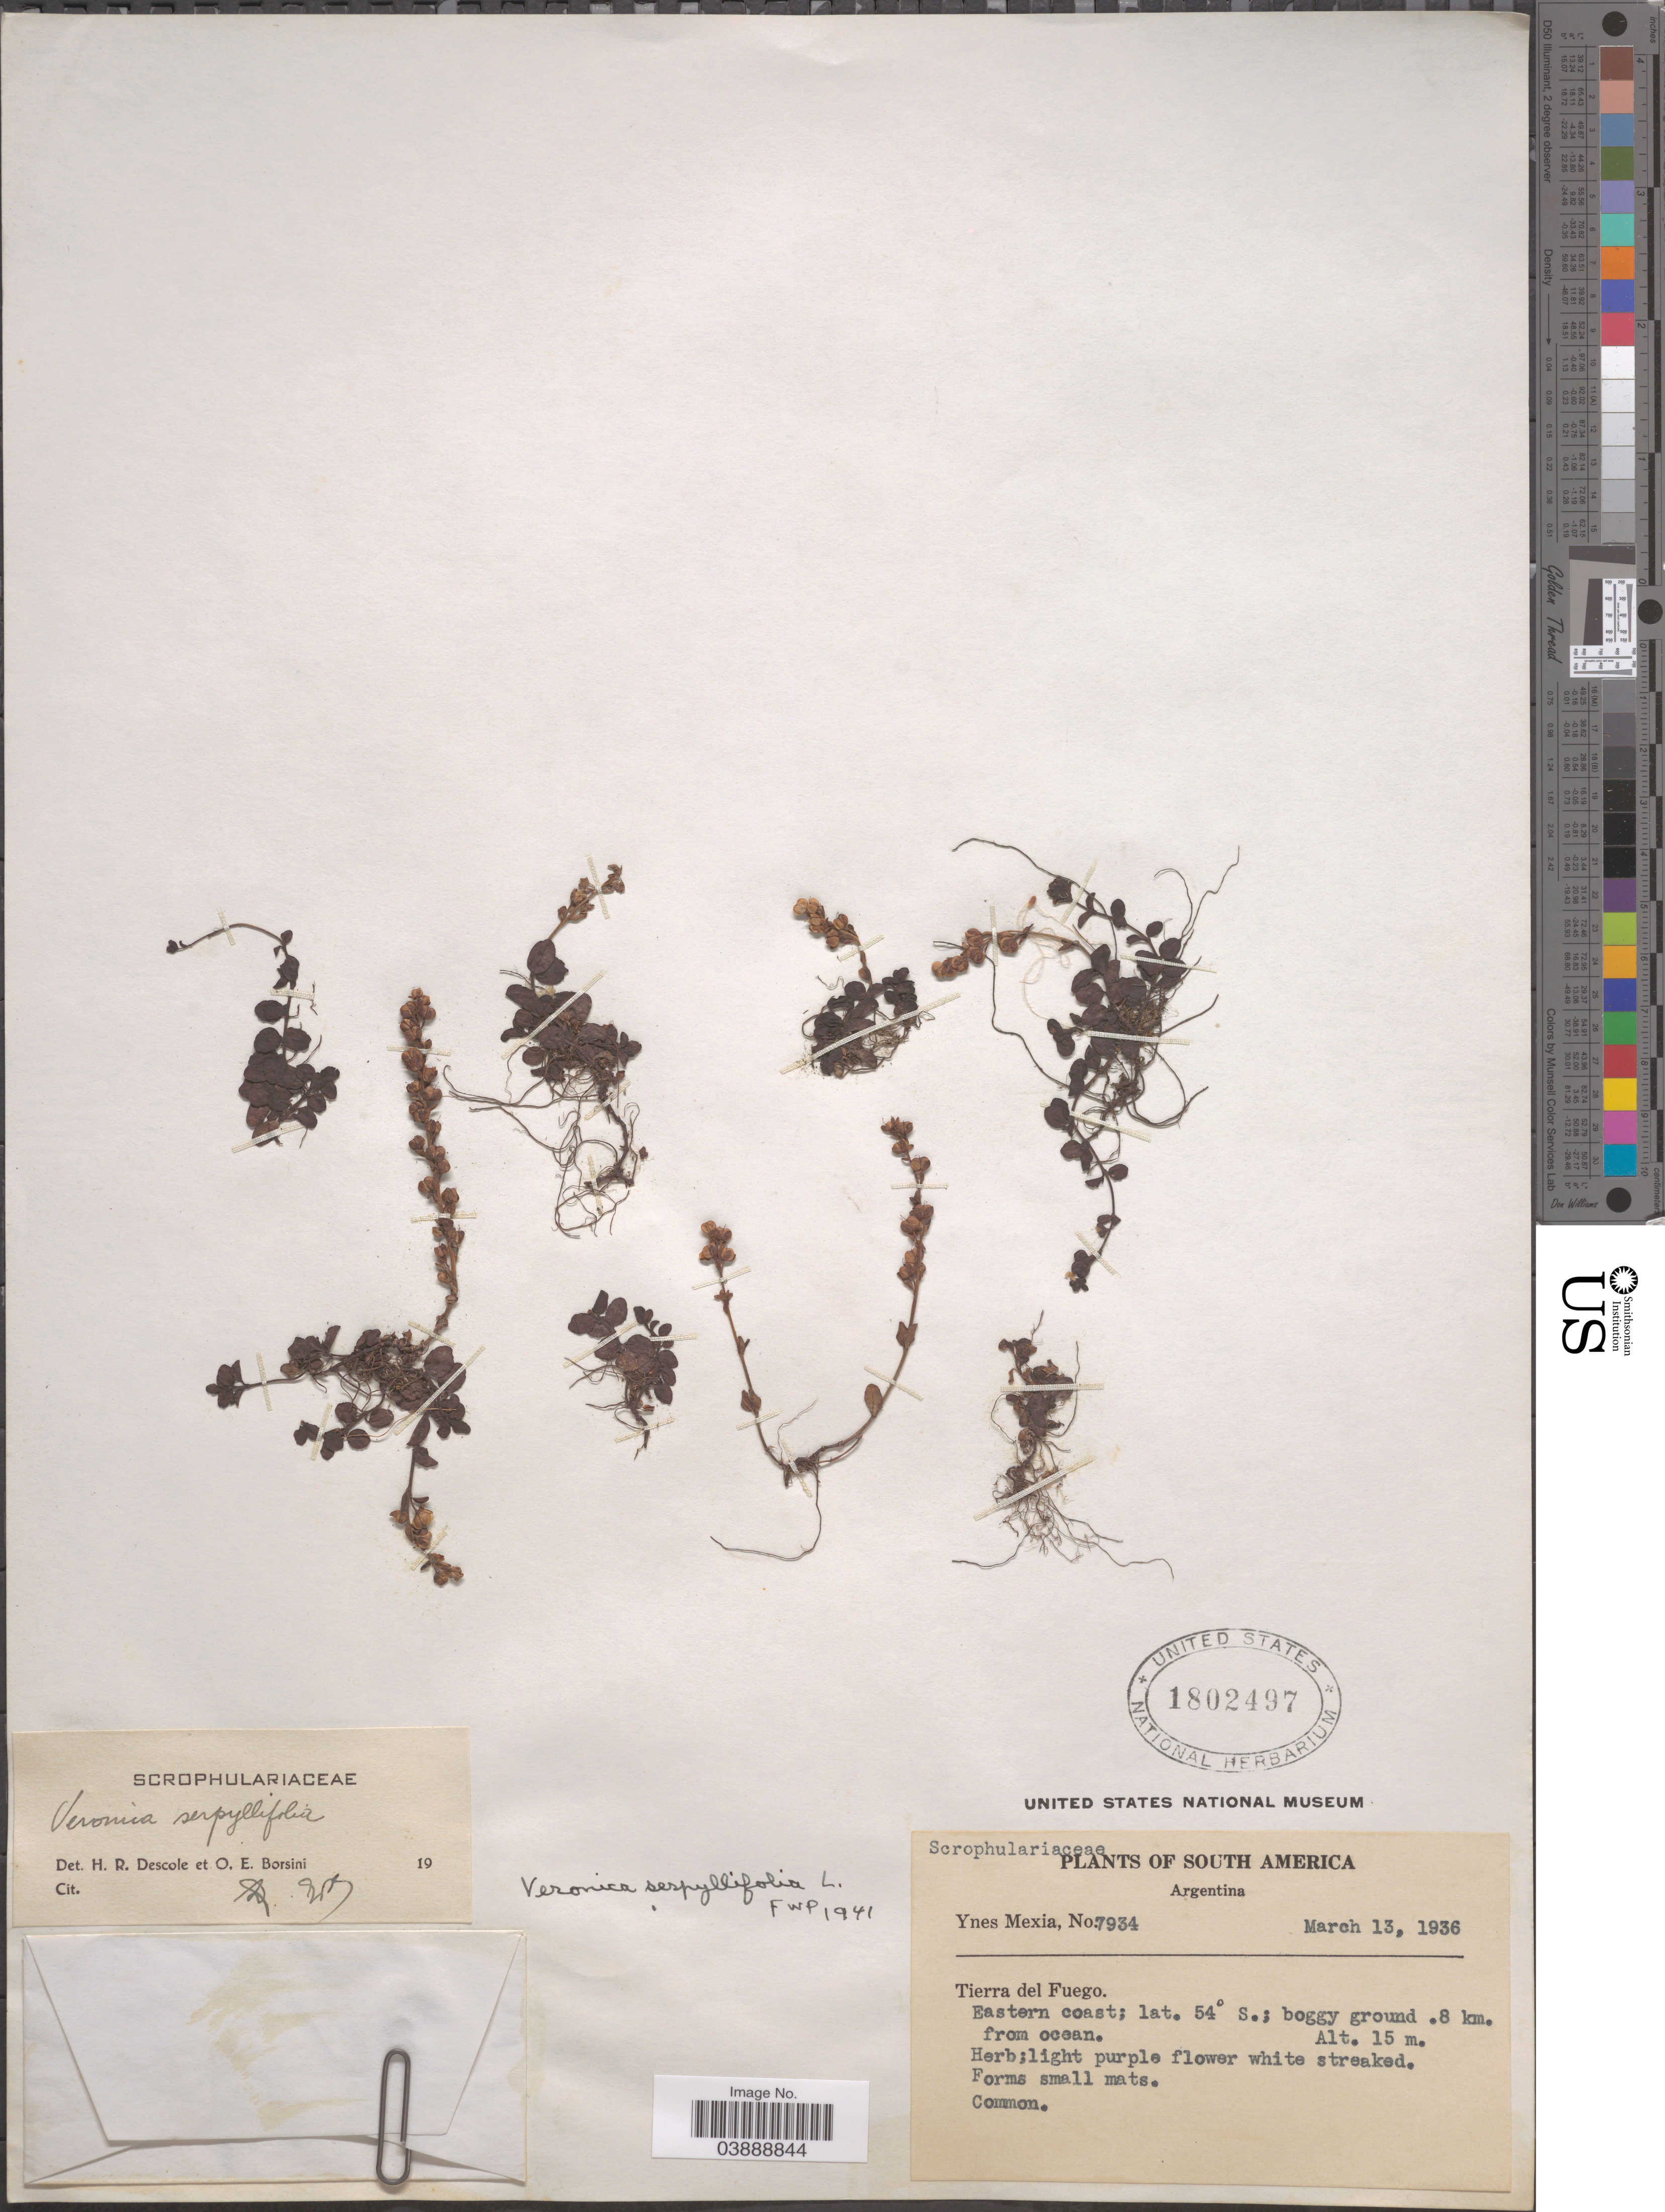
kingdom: Plantae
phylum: Tracheophyta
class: Magnoliopsida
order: Lamiales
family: Plantaginaceae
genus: Veronica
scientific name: Veronica serpyllifolia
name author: L.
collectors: Y. Mexia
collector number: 7934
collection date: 1936-03-13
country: Argentina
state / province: Tierra del Fuego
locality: Eastern coast; .8 km. from ocean.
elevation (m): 15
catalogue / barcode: US 1802497